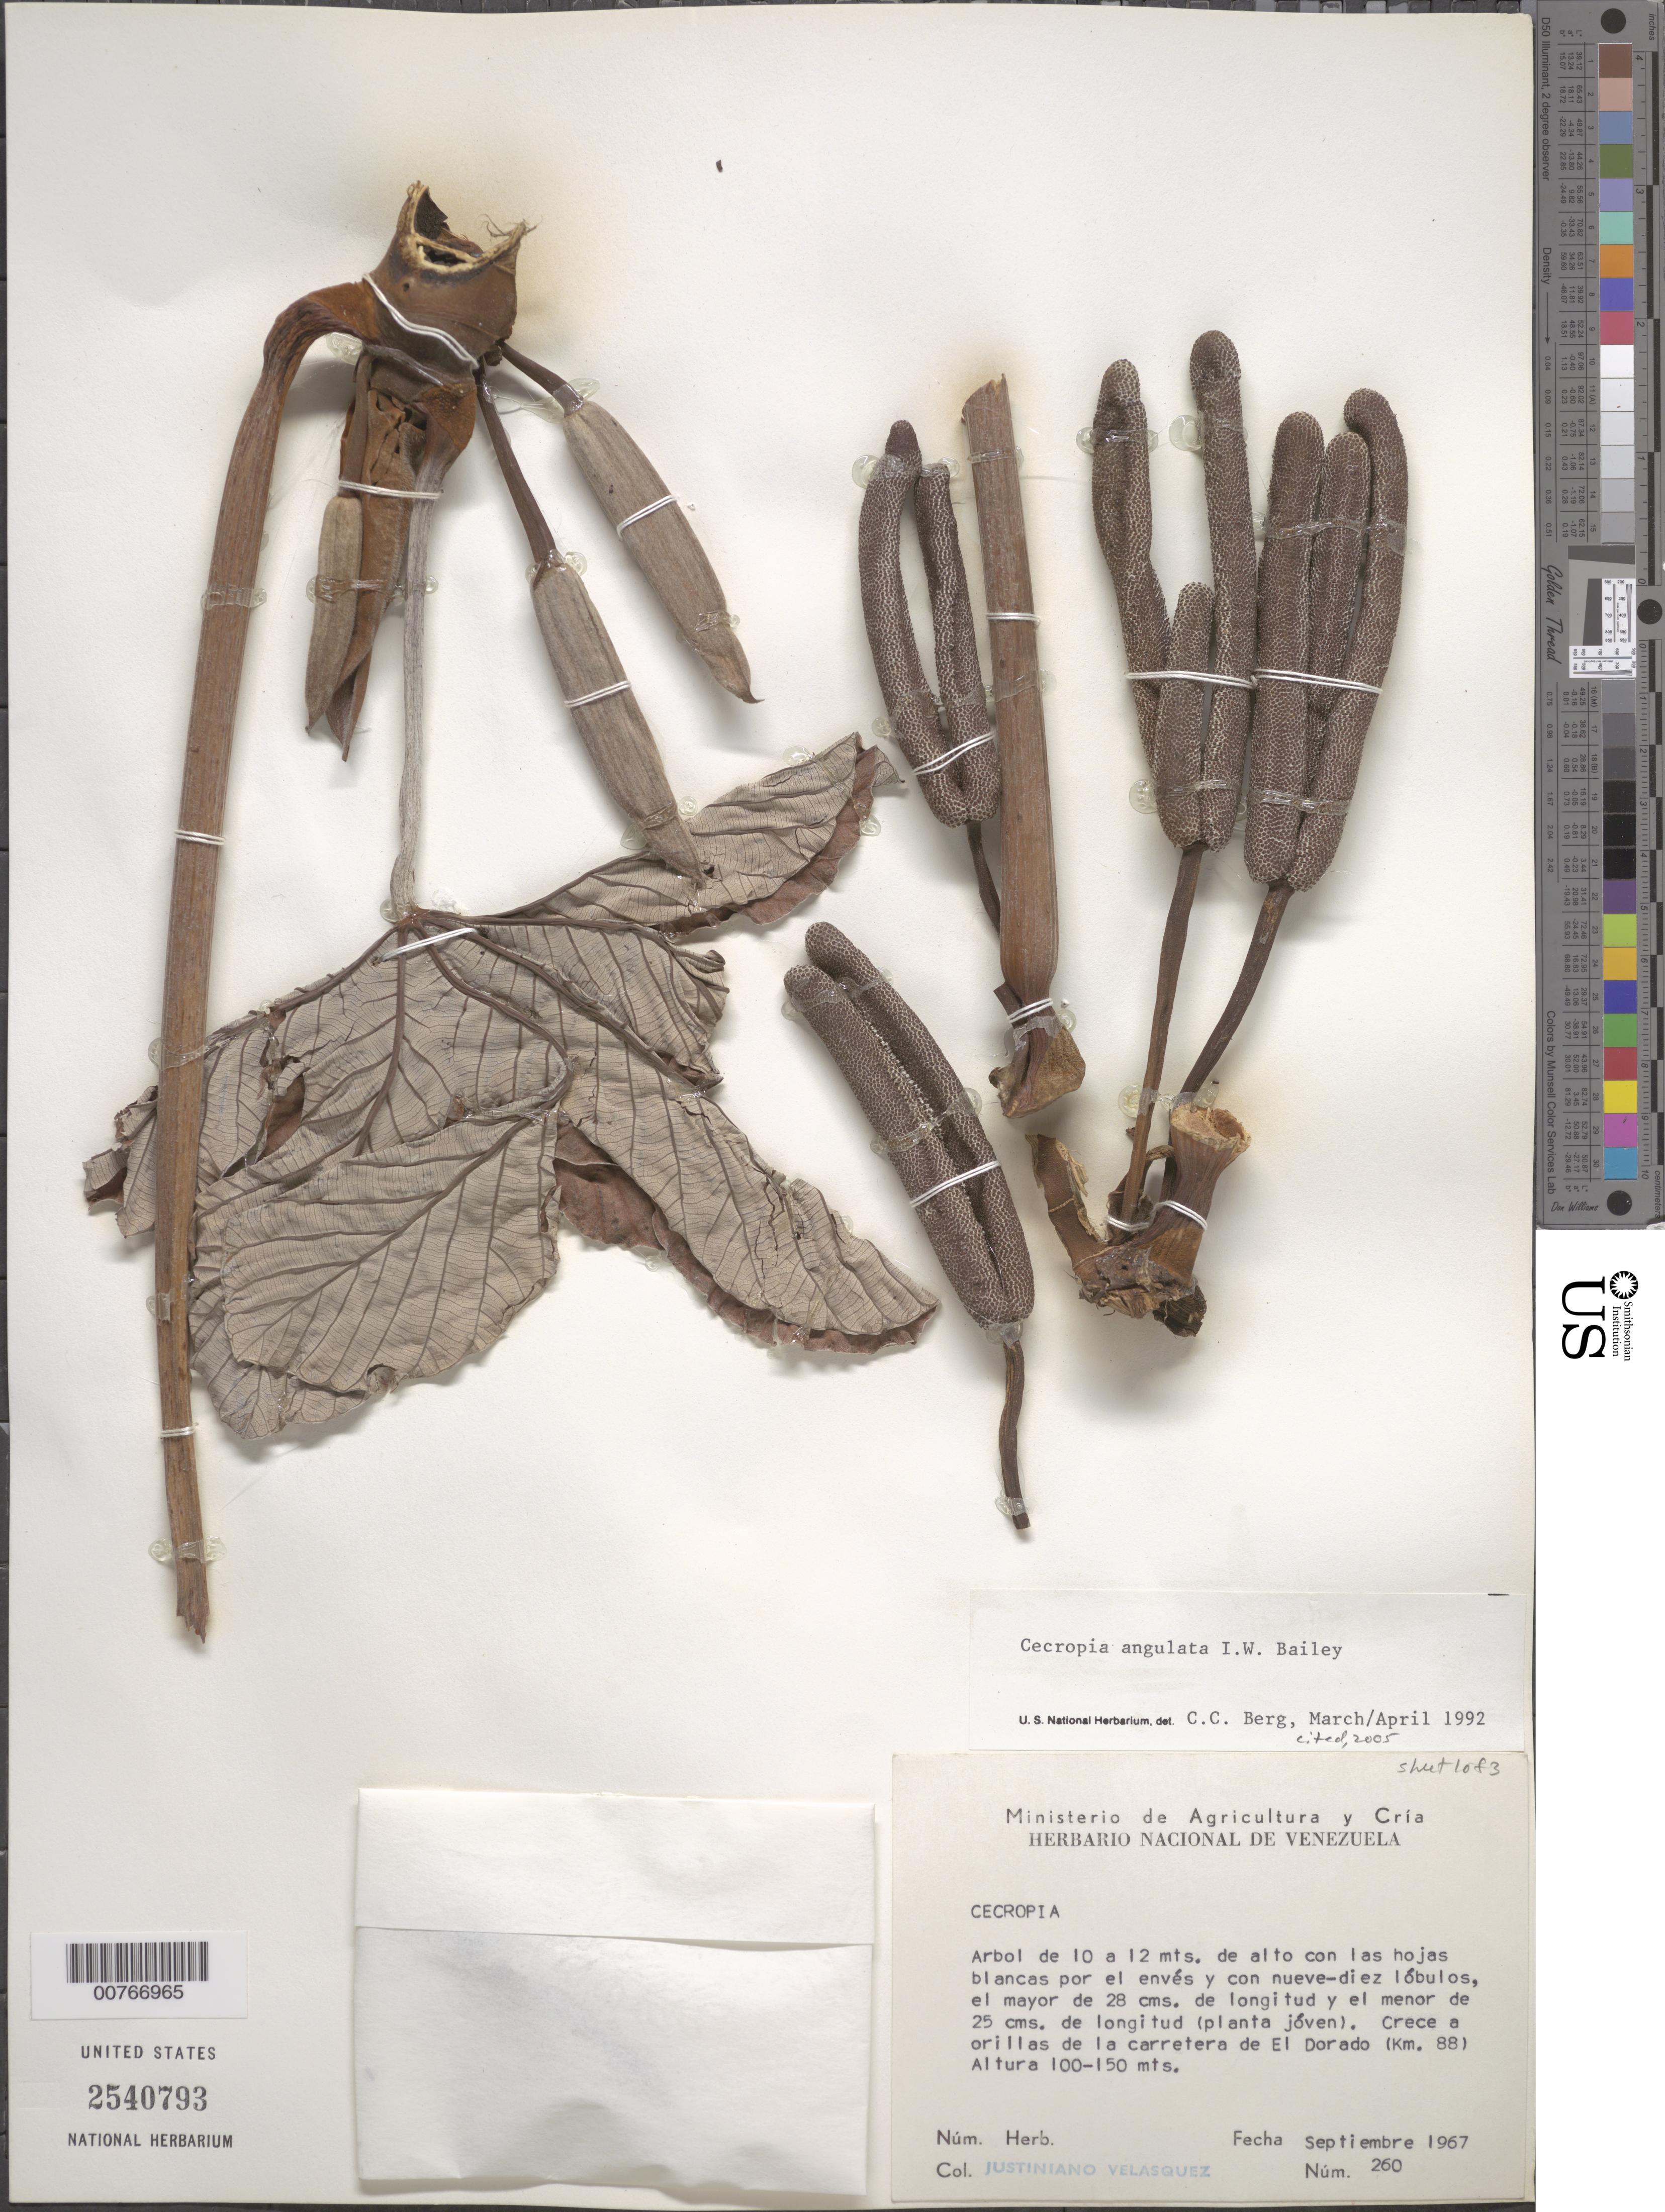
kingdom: Plantae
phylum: Tracheophyta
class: Magnoliopsida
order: Rosales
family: Urticaceae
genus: Cecropia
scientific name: Cecropia angulata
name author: I.W. Bailey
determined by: Berg, C. C.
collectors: J. Velasquez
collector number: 260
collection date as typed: Sep-67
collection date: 1967-09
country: Venezuela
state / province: Bolívar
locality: Carretera a el Dorado, km. 88 hacia Brazil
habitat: Orillas de la carretera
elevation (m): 100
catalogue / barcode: US 2540793